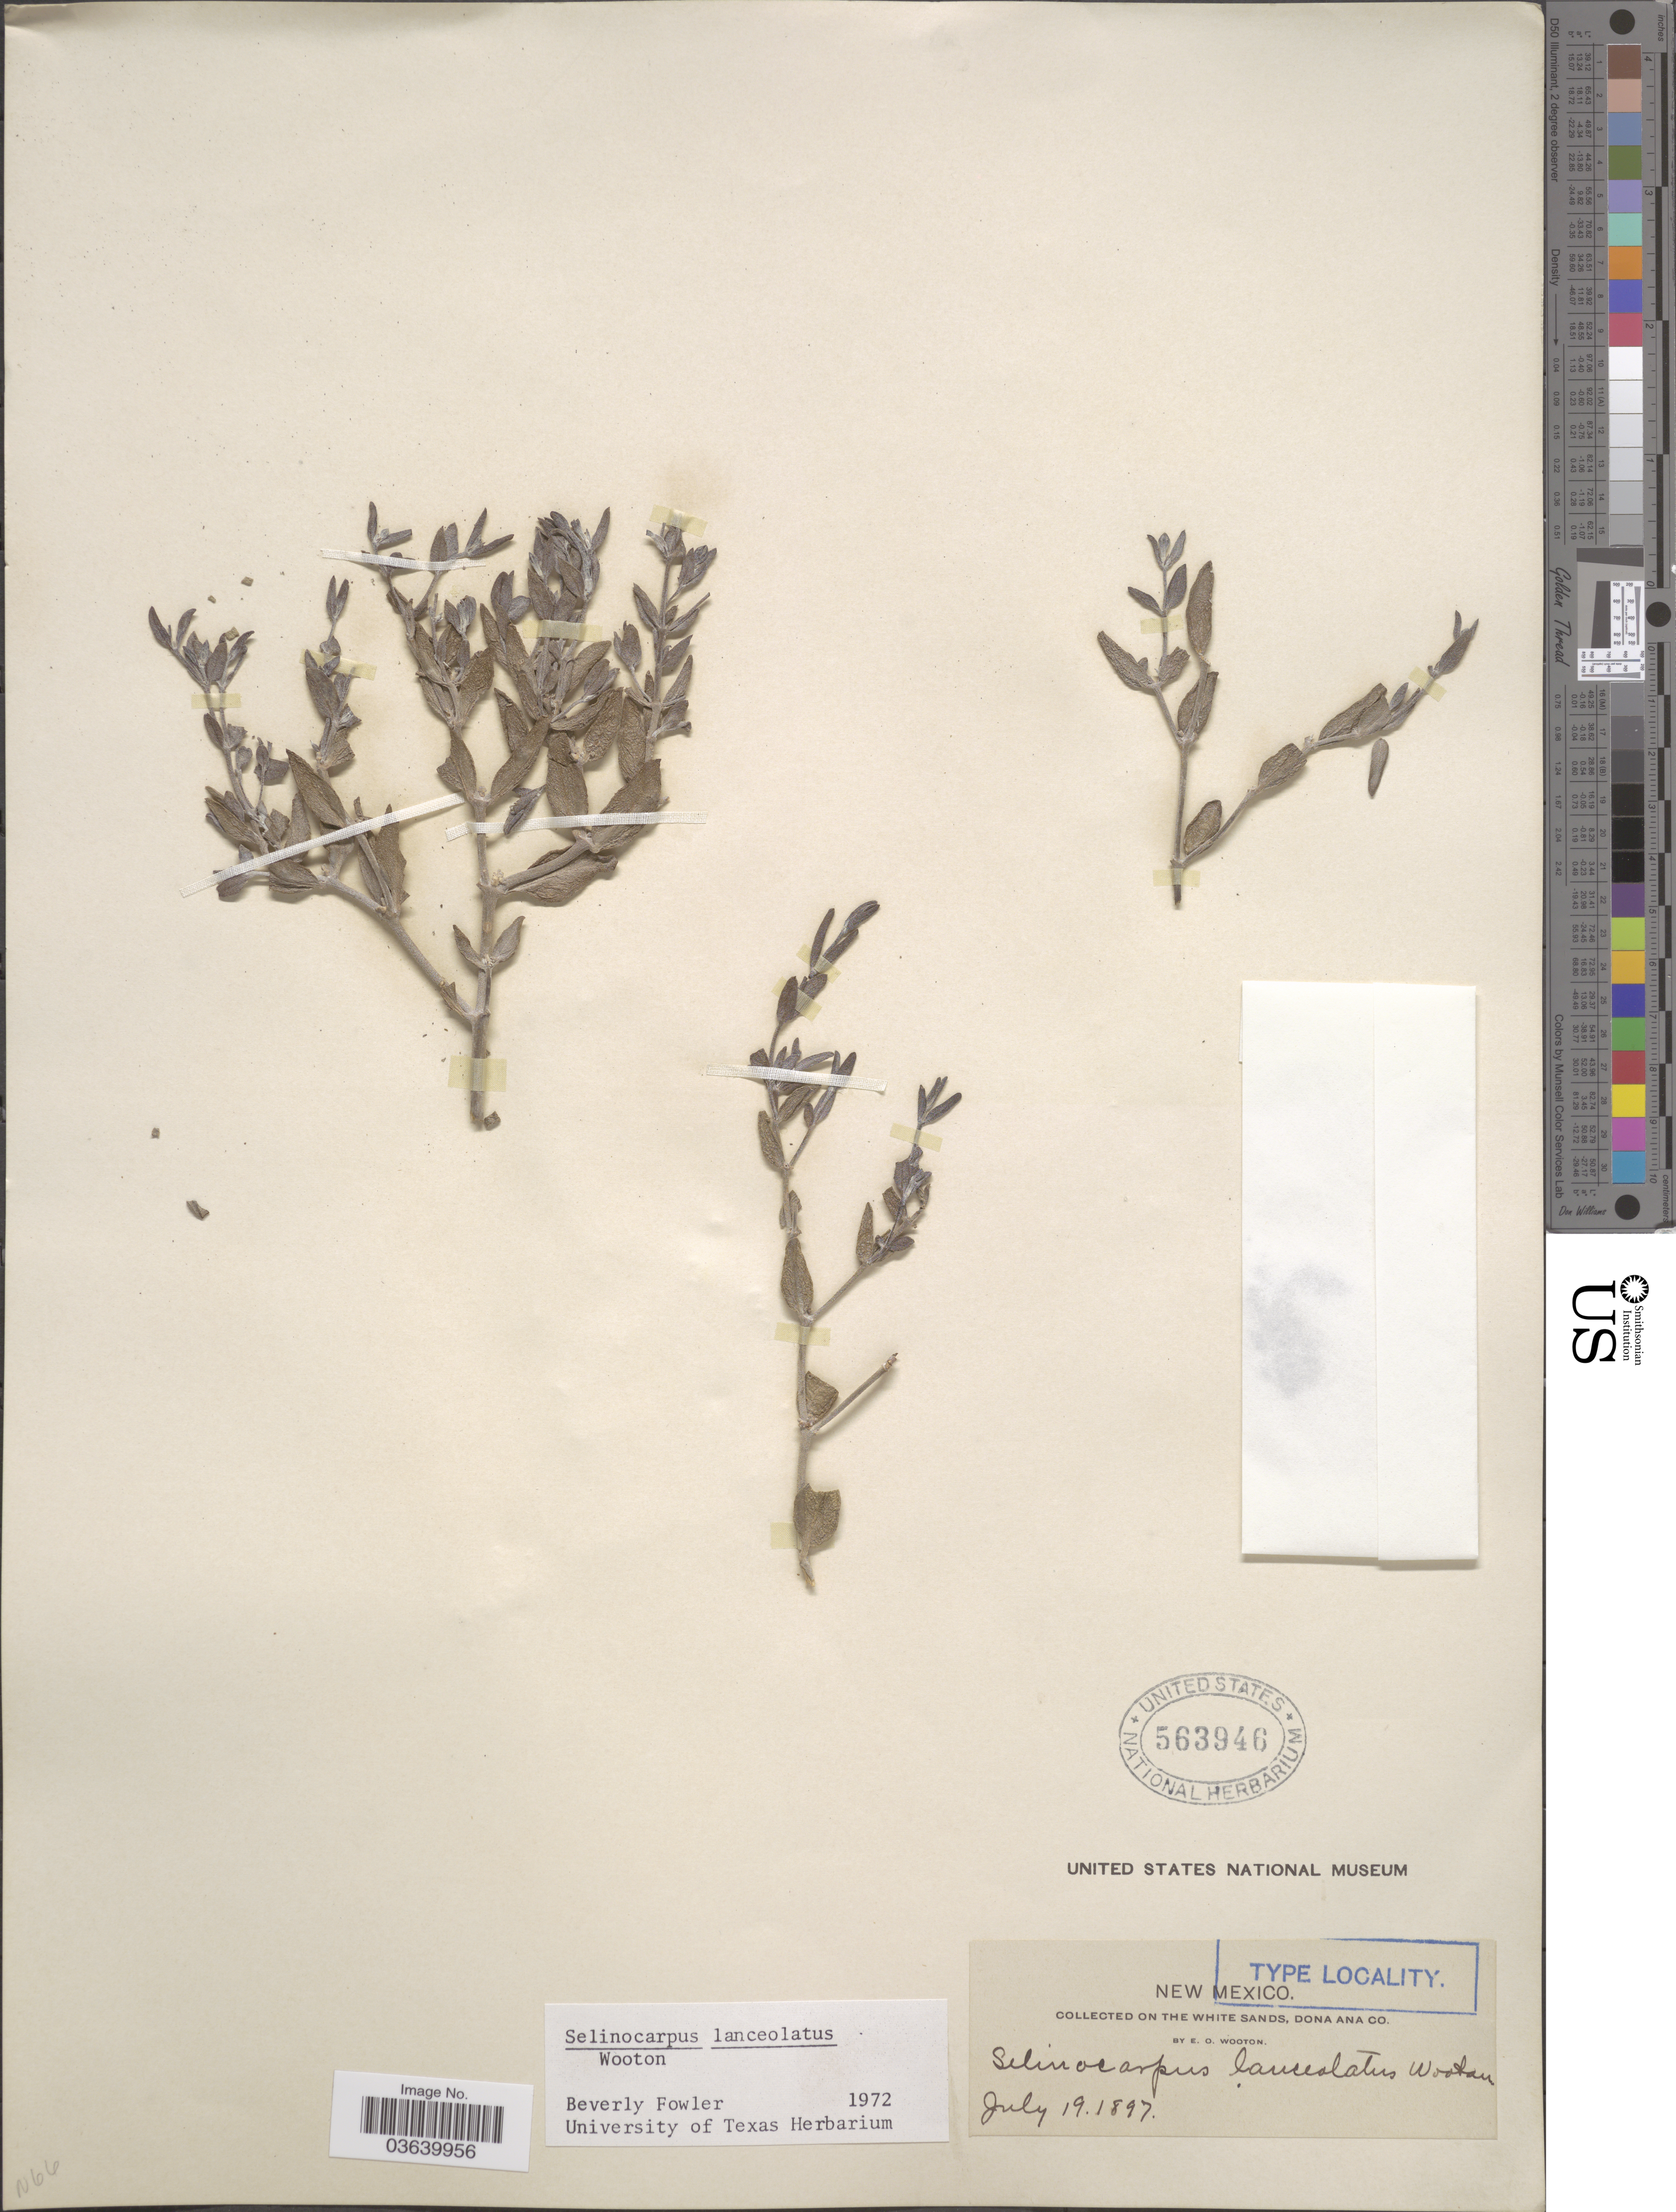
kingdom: Plantae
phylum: Tracheophyta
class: Magnoliopsida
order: Caryophyllales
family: Nyctaginaceae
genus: Acleisanthes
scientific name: Acleisanthes lanceolatus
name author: (Wooton) R.A. Levin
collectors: E. O. Wooton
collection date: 1897-07-19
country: United States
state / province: New Mexico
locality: On the White Sands, Dona Ana Co.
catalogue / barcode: US 563946